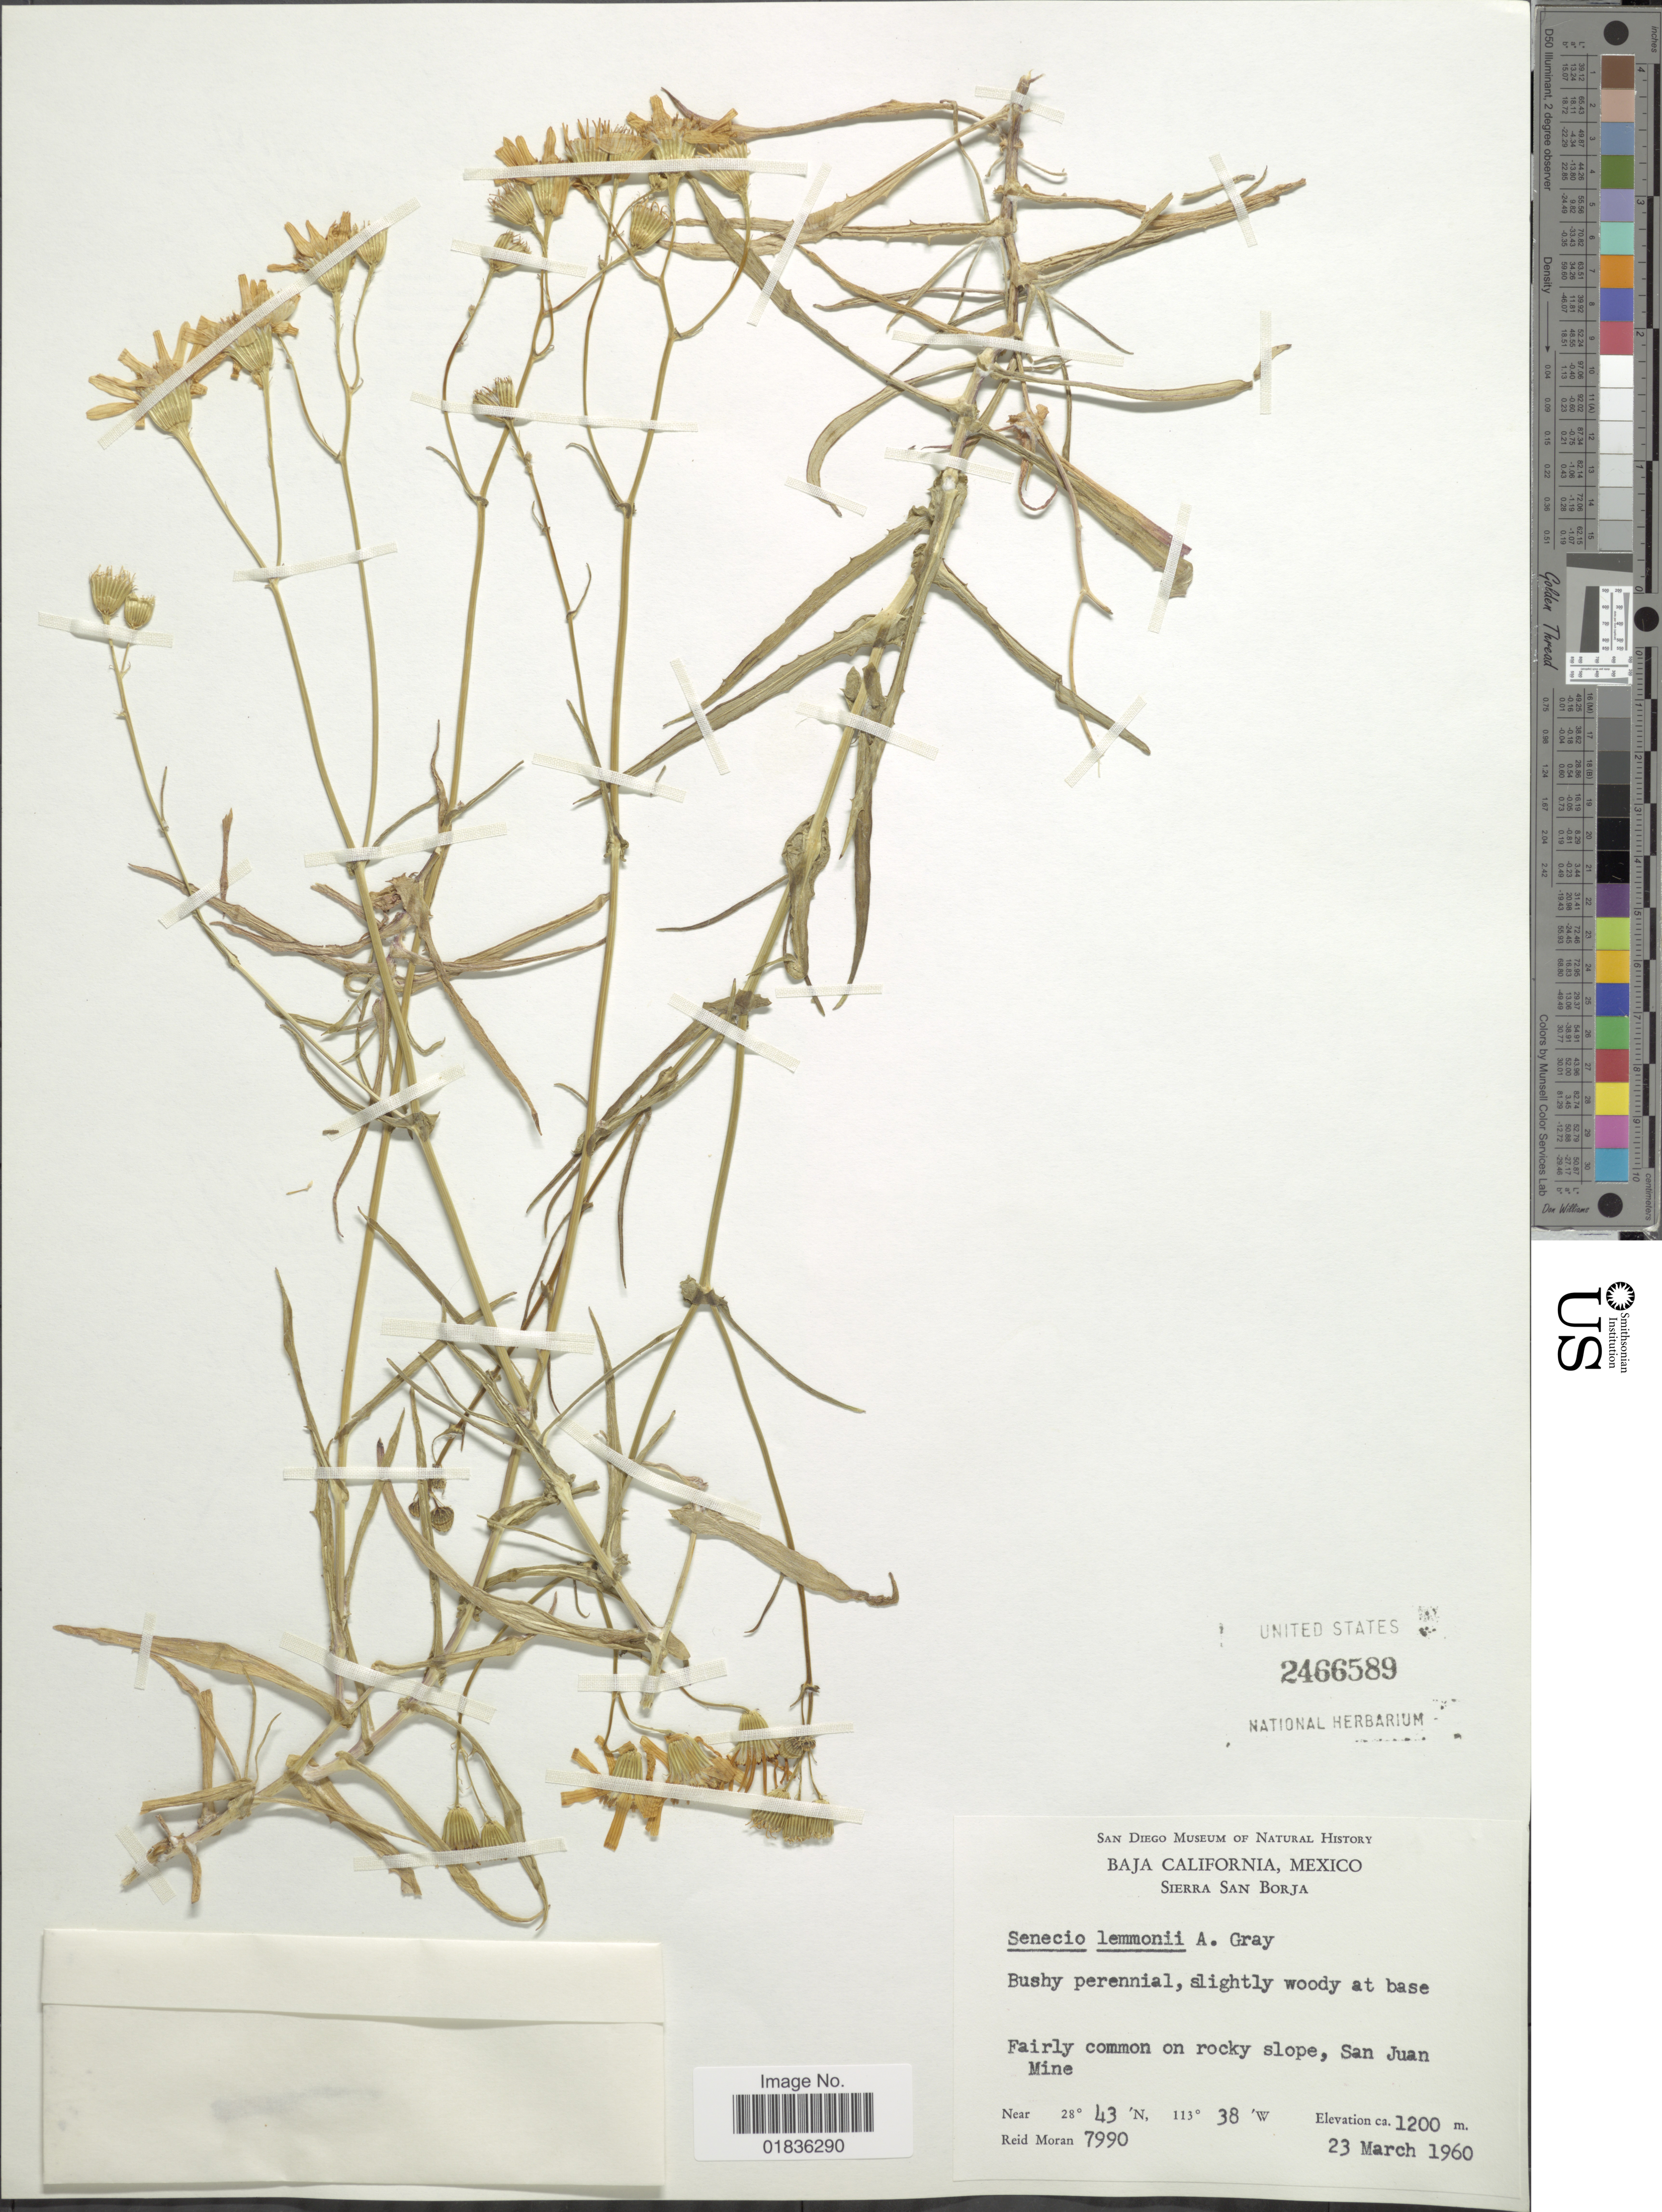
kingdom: Plantae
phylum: Tracheophyta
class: Magnoliopsida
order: Asterales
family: Asteraceae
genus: Senecio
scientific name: Senecio lemmonii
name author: A. Gray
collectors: R. V. Moran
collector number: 7990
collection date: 1960-03-23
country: Mexico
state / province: Baja California Norte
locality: Sierra San Borja, fairly common on rocky slope, San Juan Mine.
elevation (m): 1200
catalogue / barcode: US 2466589